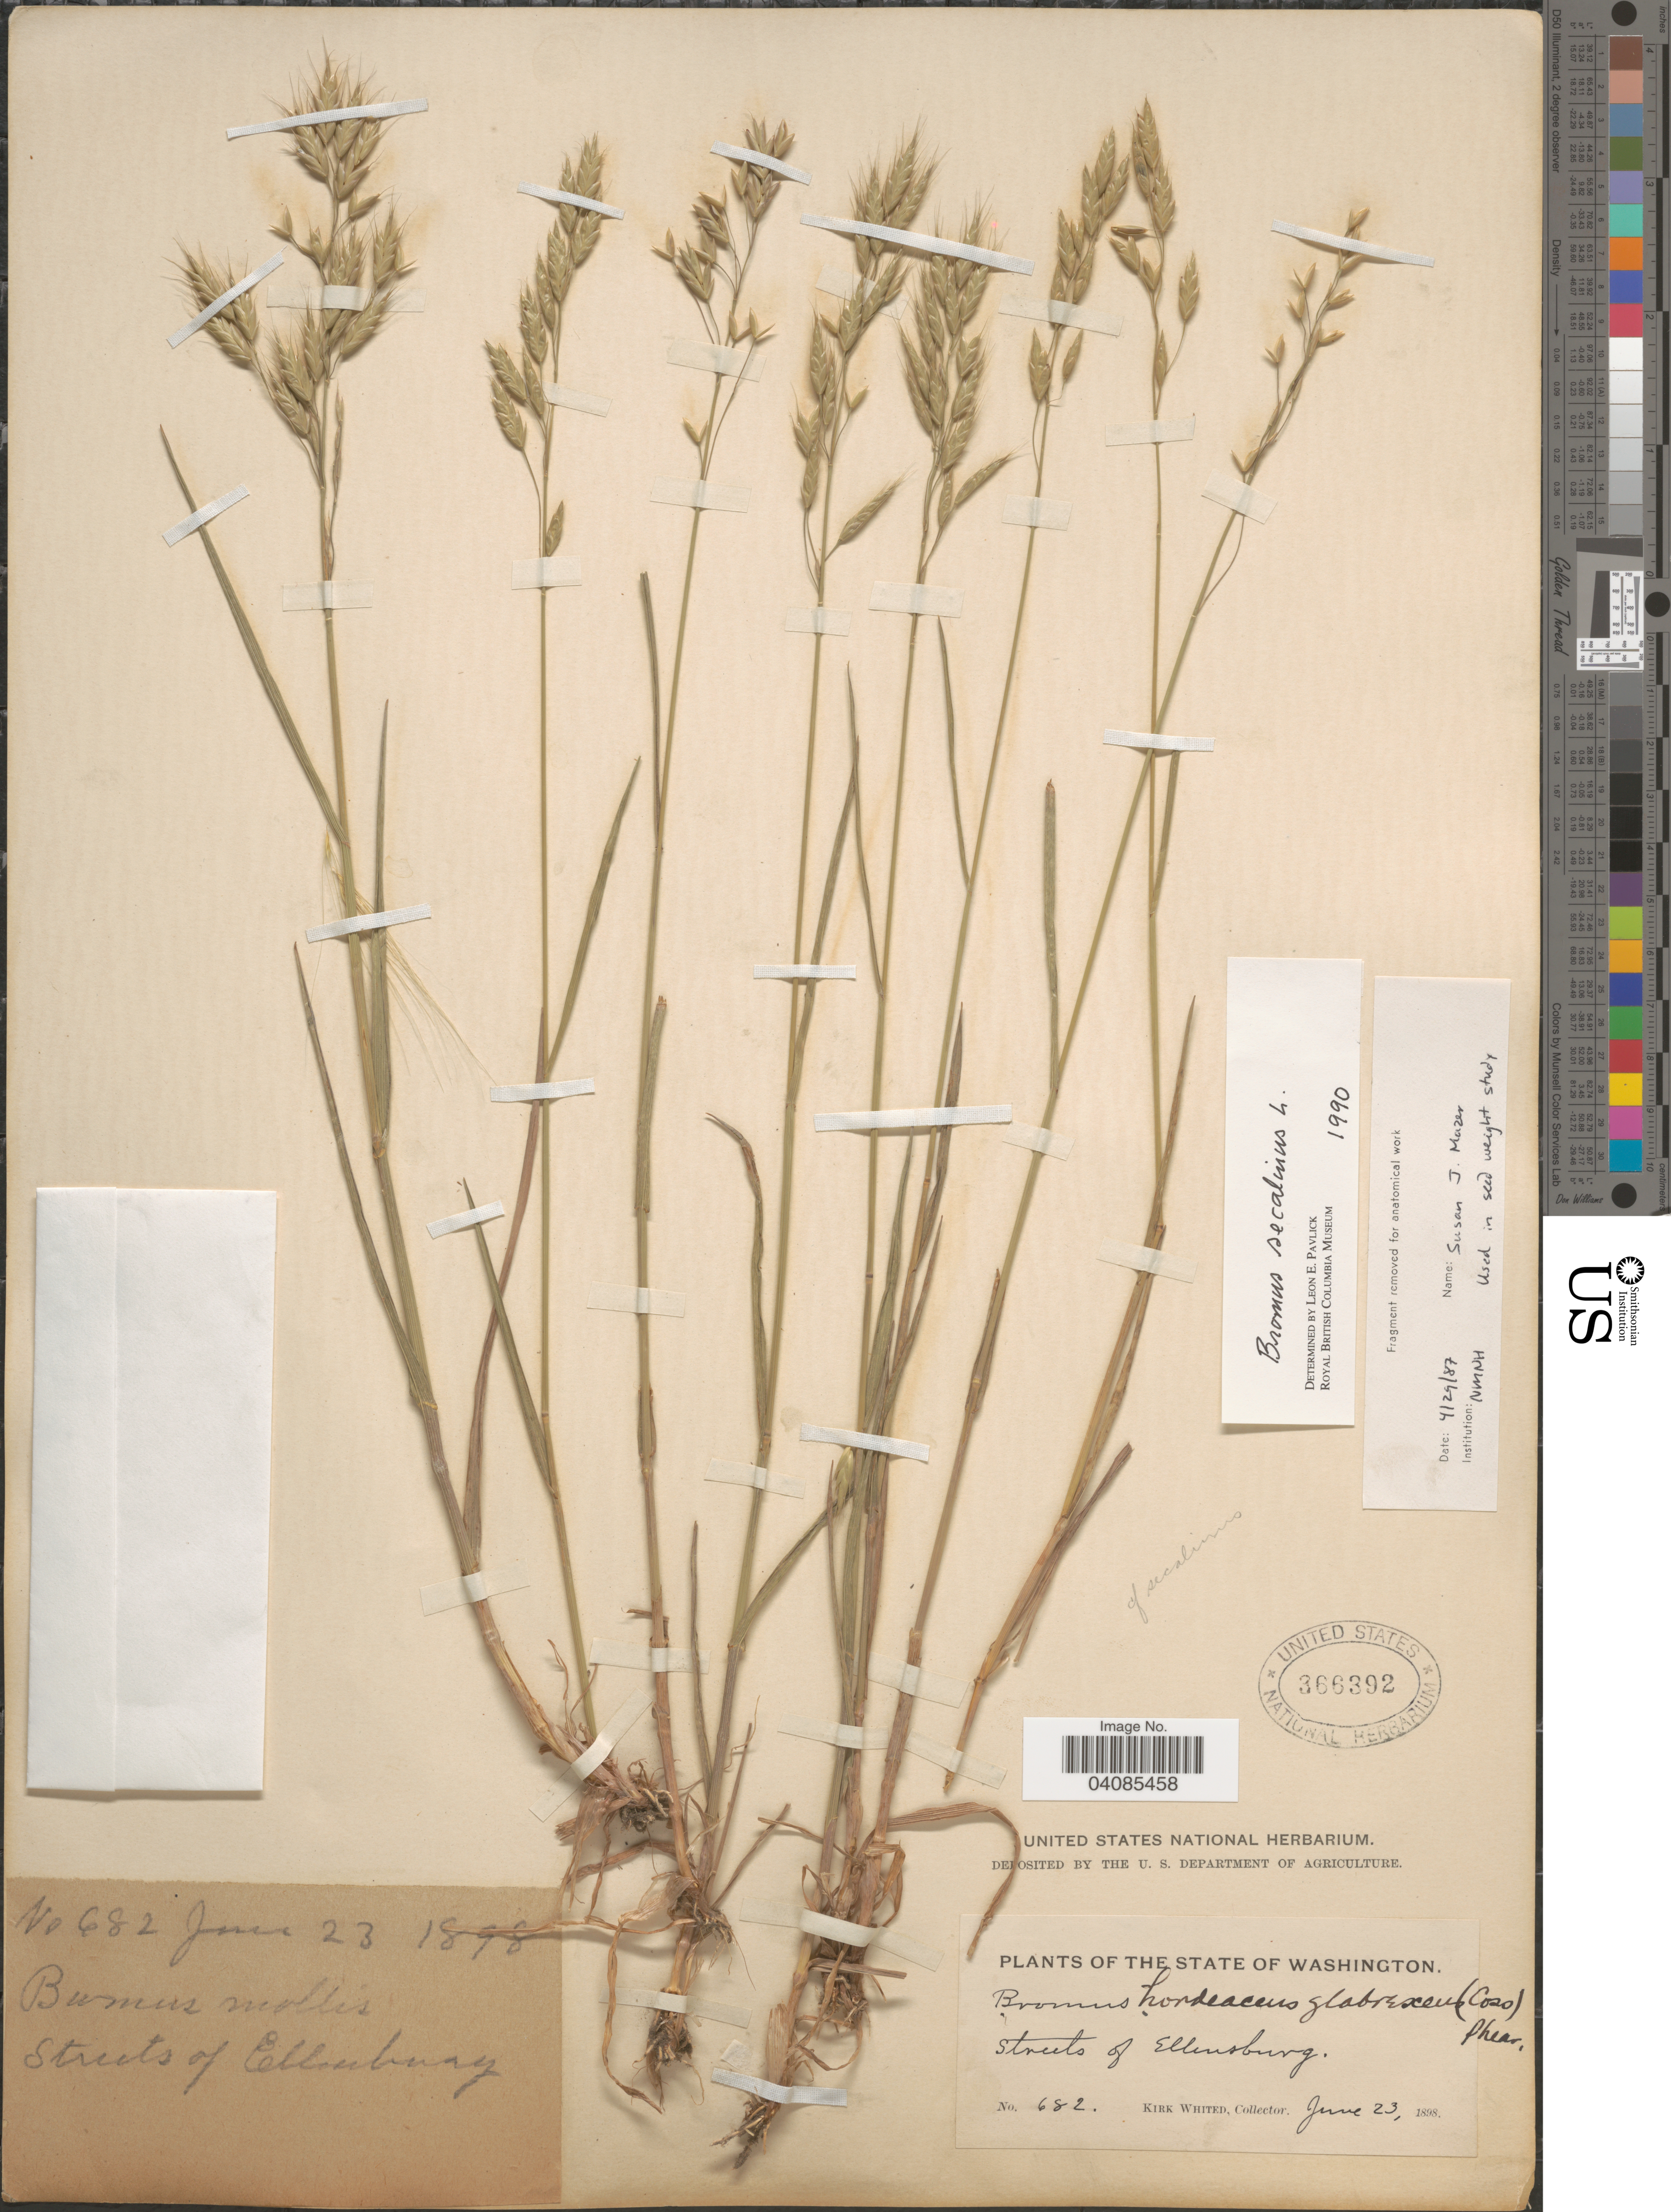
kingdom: Plantae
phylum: Tracheophyta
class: Liliopsida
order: Poales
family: Poaceae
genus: Bromus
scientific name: Bromus secalinus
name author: L.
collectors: K. Whited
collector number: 682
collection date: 1898-06-23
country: United States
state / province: Washington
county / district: Kittitas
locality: The State of Washington. Streets of Ellensburg.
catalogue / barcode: US 366392